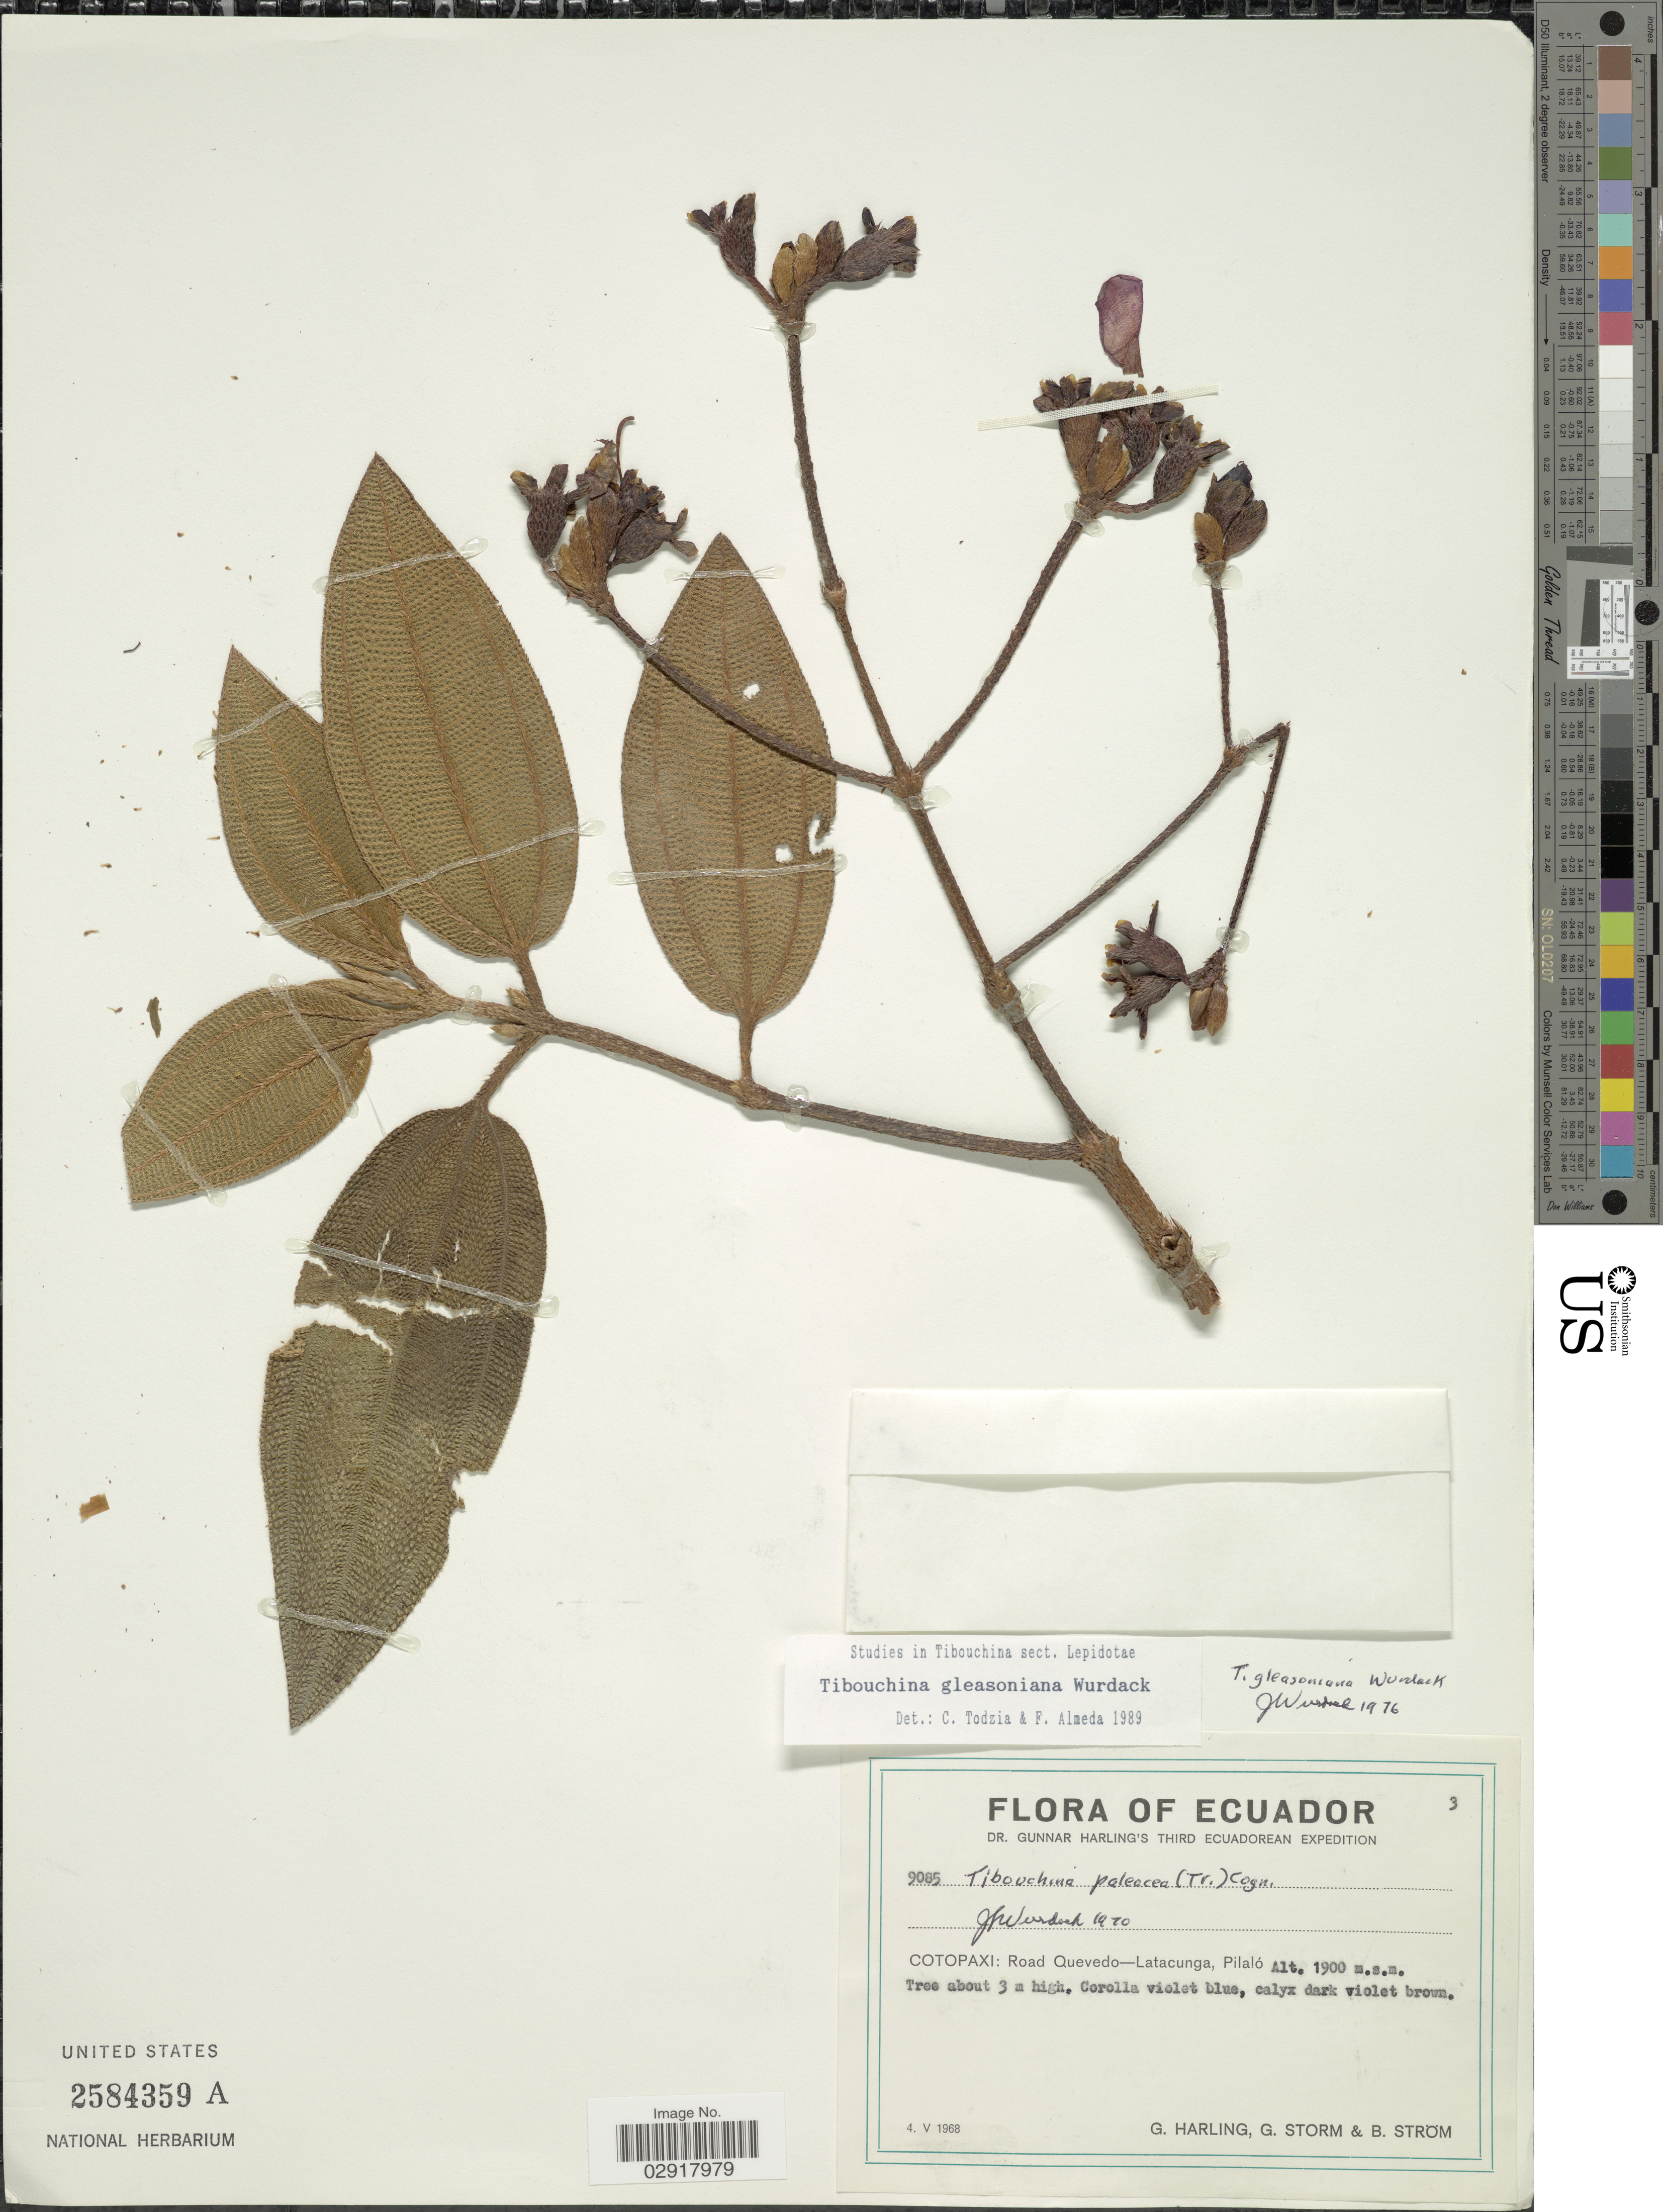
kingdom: Plantae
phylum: Tracheophyta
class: Magnoliopsida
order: Myrtales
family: Melastomataceae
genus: Andesanthus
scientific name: Andesanthus gleasonianus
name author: (Wurdack) P.J.F. Guim. & Michelang.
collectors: G. Harling, G. Storm & B. Ström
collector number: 9085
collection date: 1968-05-04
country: Ecuador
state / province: Cotopaxi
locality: Road Quevedo-Latacunga, Pilaló.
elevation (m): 1900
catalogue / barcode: US 2584359A